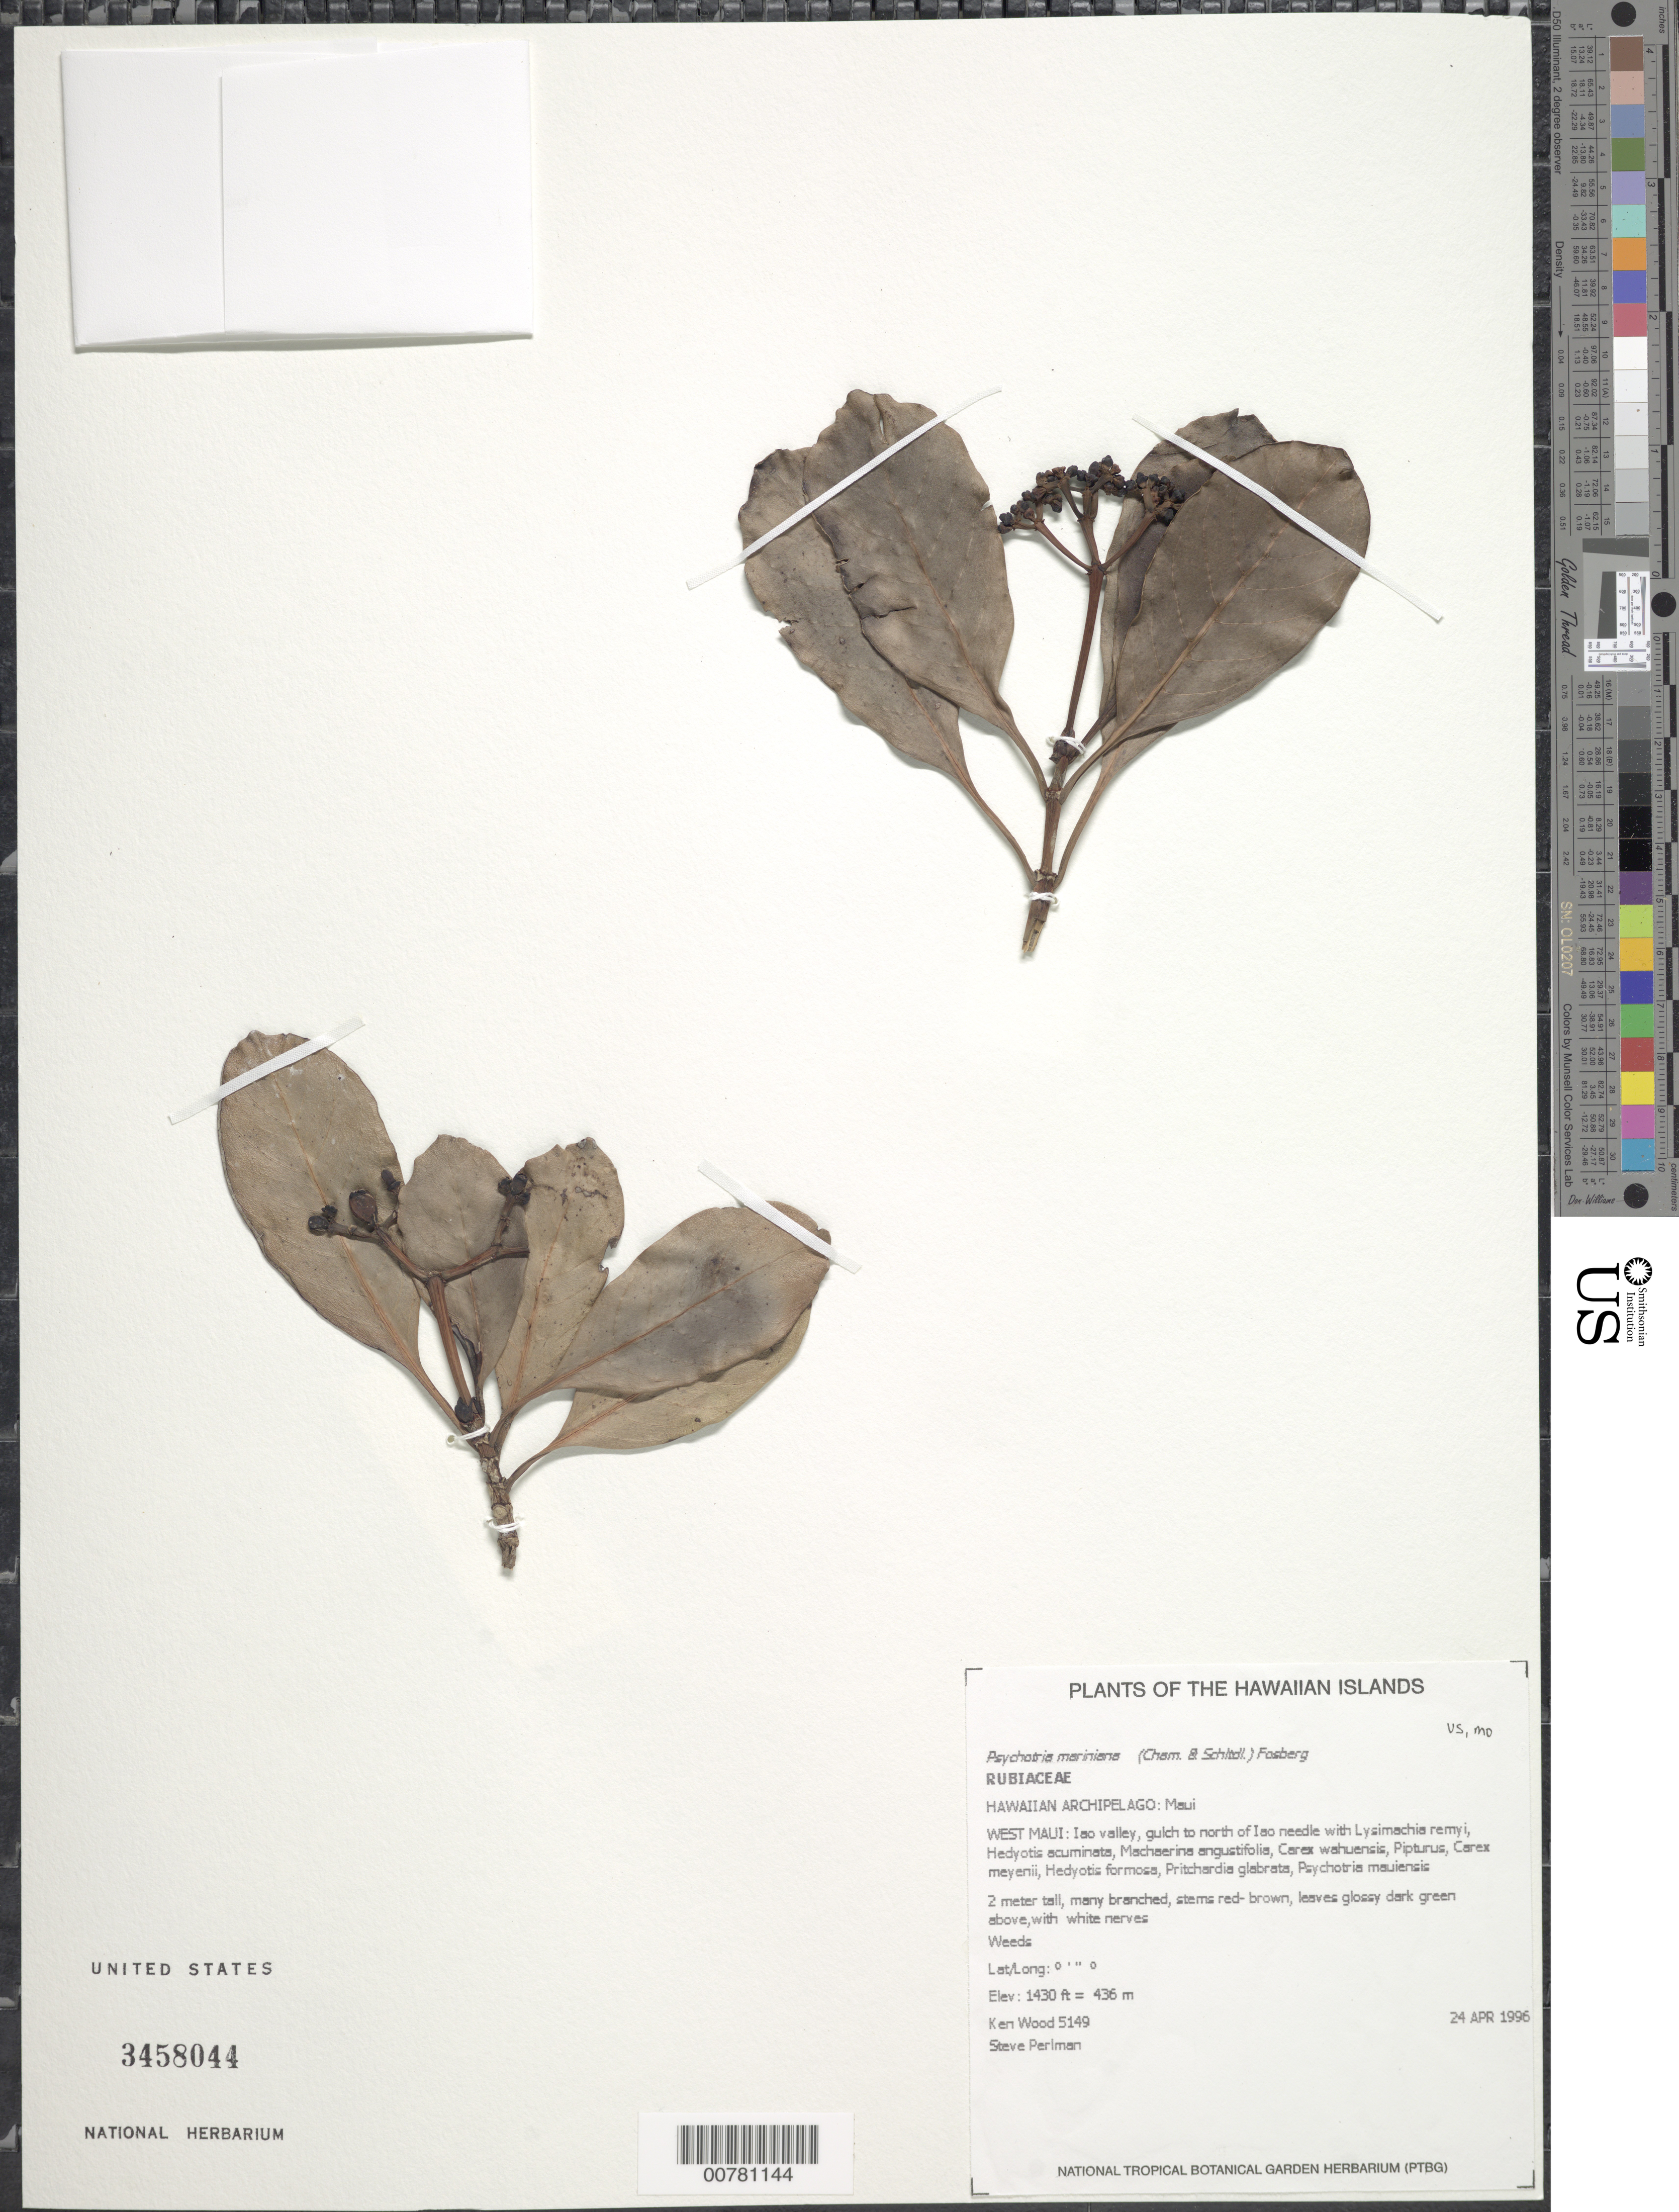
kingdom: Plantae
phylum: Tracheophyta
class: Magnoliopsida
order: Gentianales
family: Rubiaceae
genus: Psychotria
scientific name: Psychotria mariniana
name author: (Cham. & Schltdl.) Fosberg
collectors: K. R. Wood & S. P. Perlman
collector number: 5149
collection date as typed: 24 Apr 1996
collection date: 1996-04-24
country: United States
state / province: Hawaii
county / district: Maui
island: Maui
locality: West Maui, Iao valley, gulch to north of Iao needle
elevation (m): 436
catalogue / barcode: US 3458044